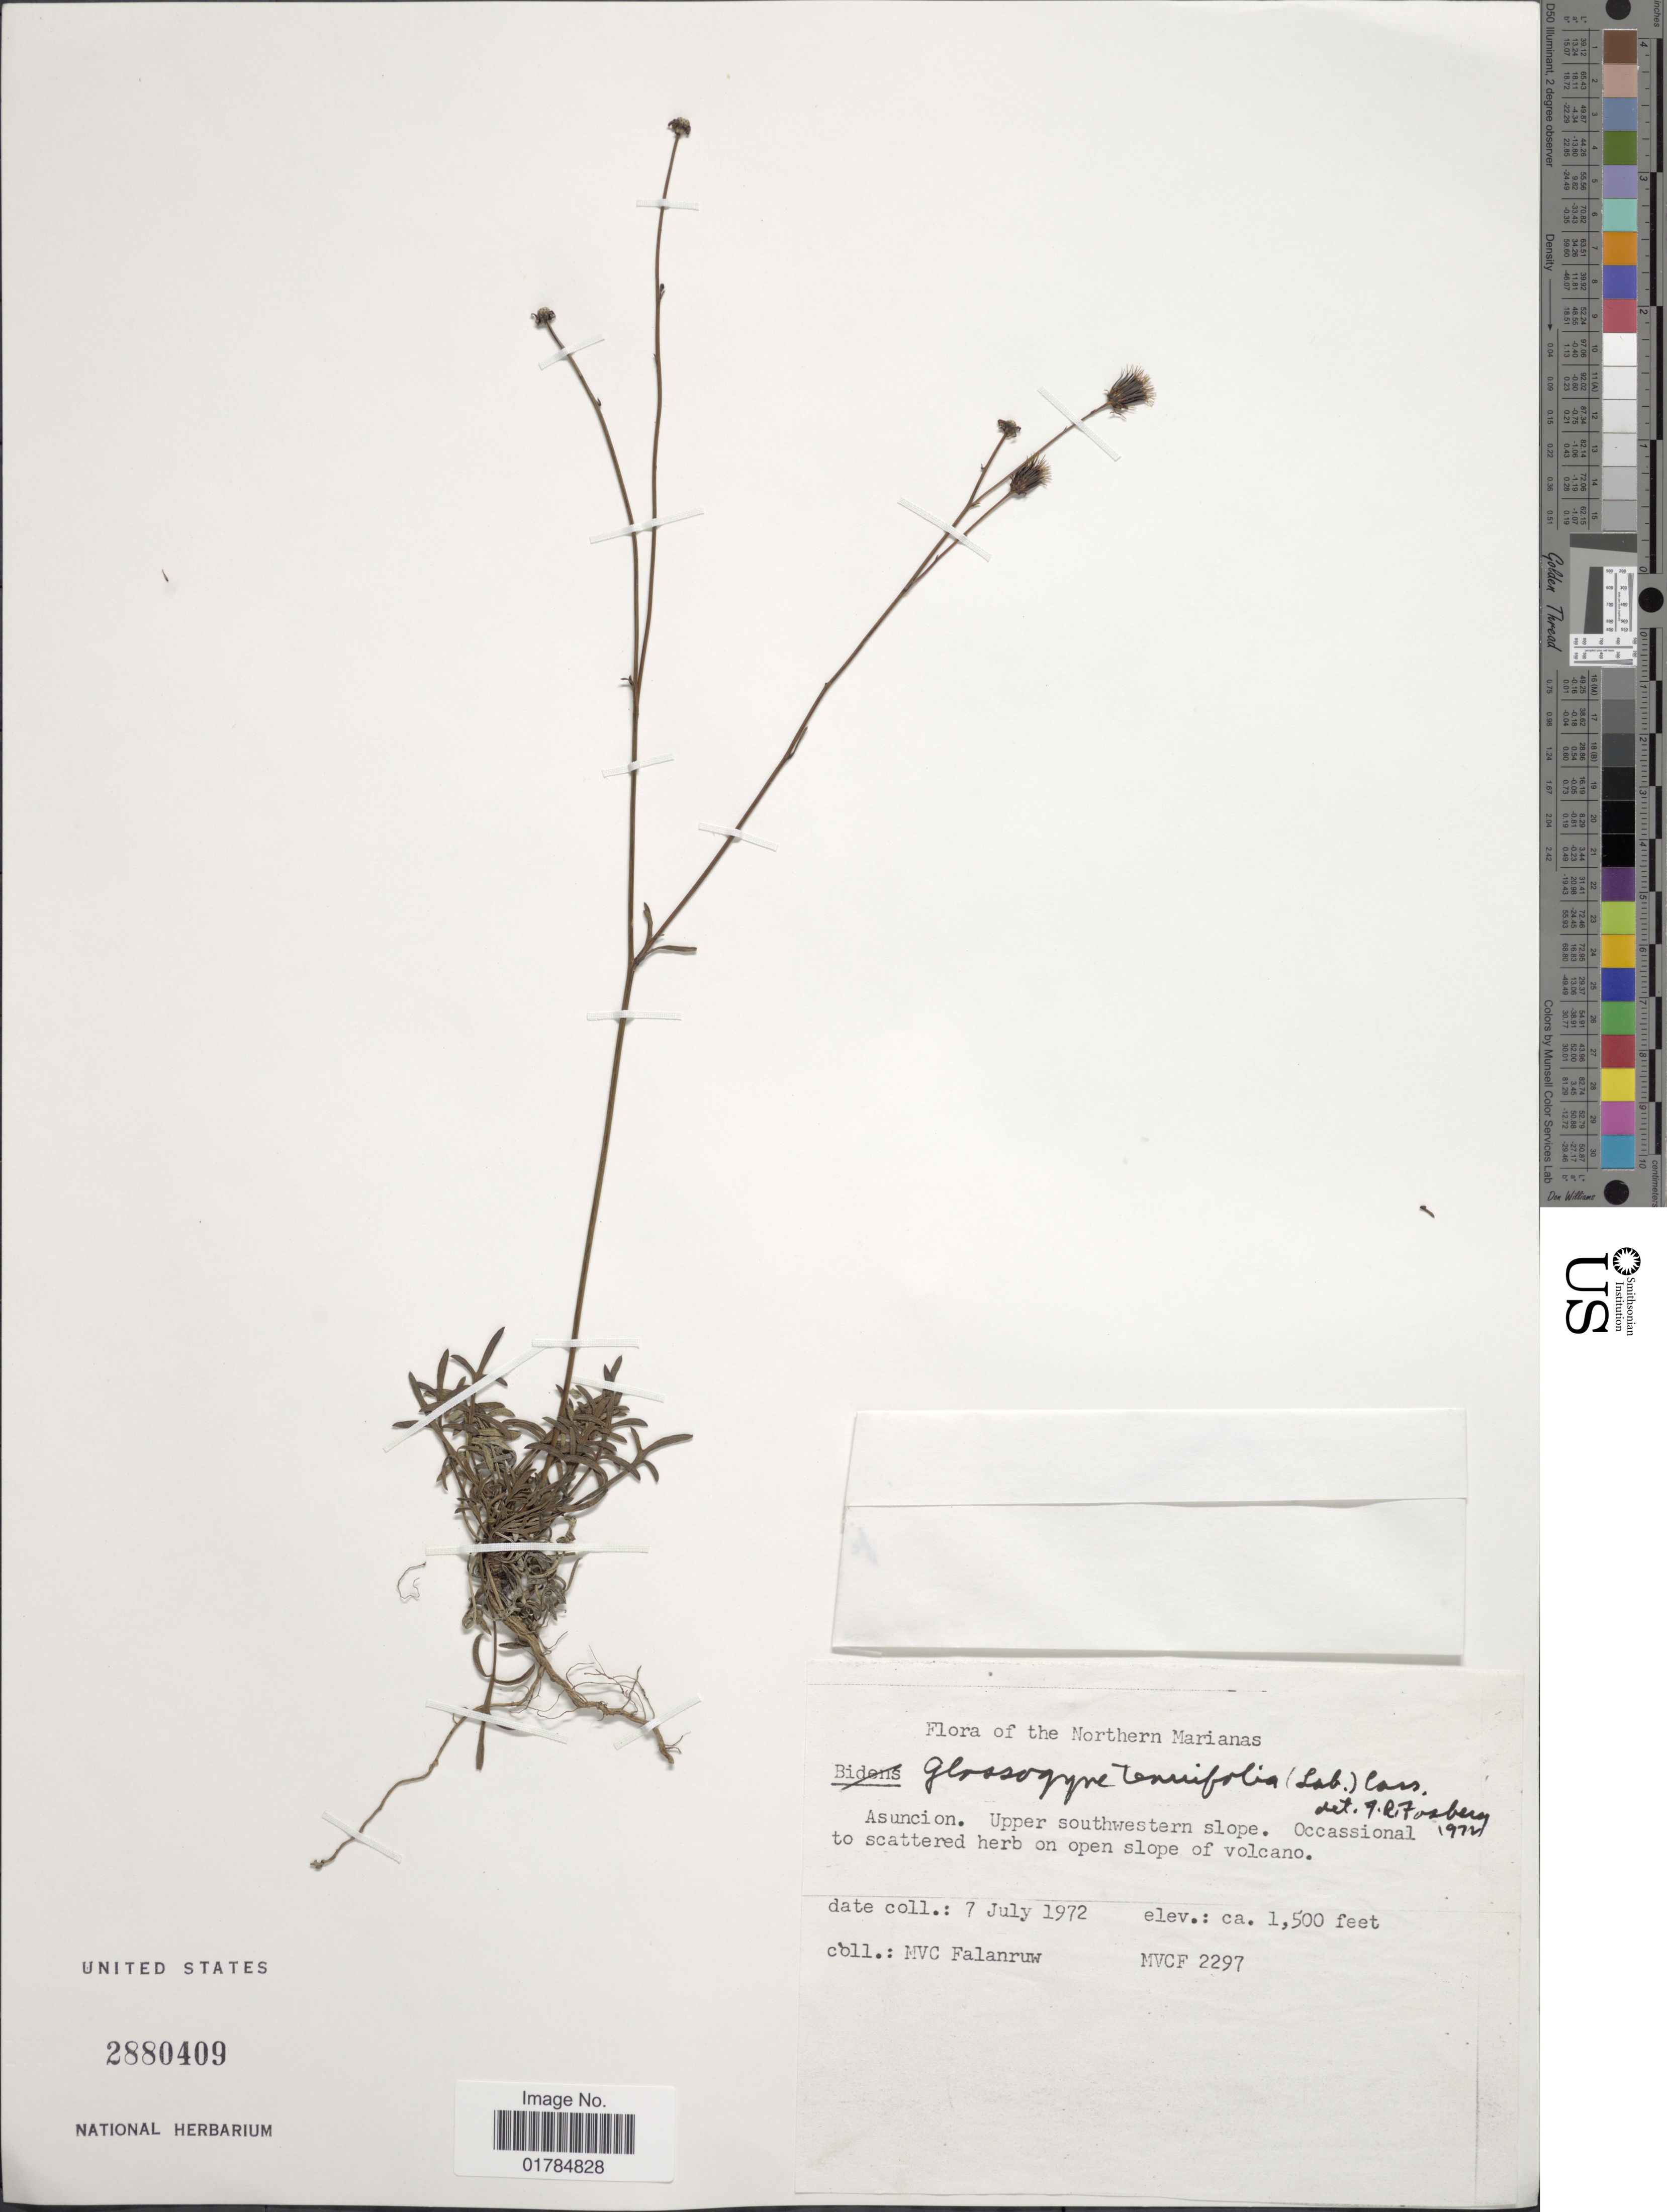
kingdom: Plantae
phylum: Tracheophyta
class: Magnoliopsida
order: Asterales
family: Asteraceae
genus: Glossogyne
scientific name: Glossogyne tenuifolia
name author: (Labill.)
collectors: M. V. Falanruw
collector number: MVCF 2297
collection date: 1972-07-07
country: Northern Mariana Islands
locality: Asuncion. Upper southwestern slope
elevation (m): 457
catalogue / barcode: US 2880409